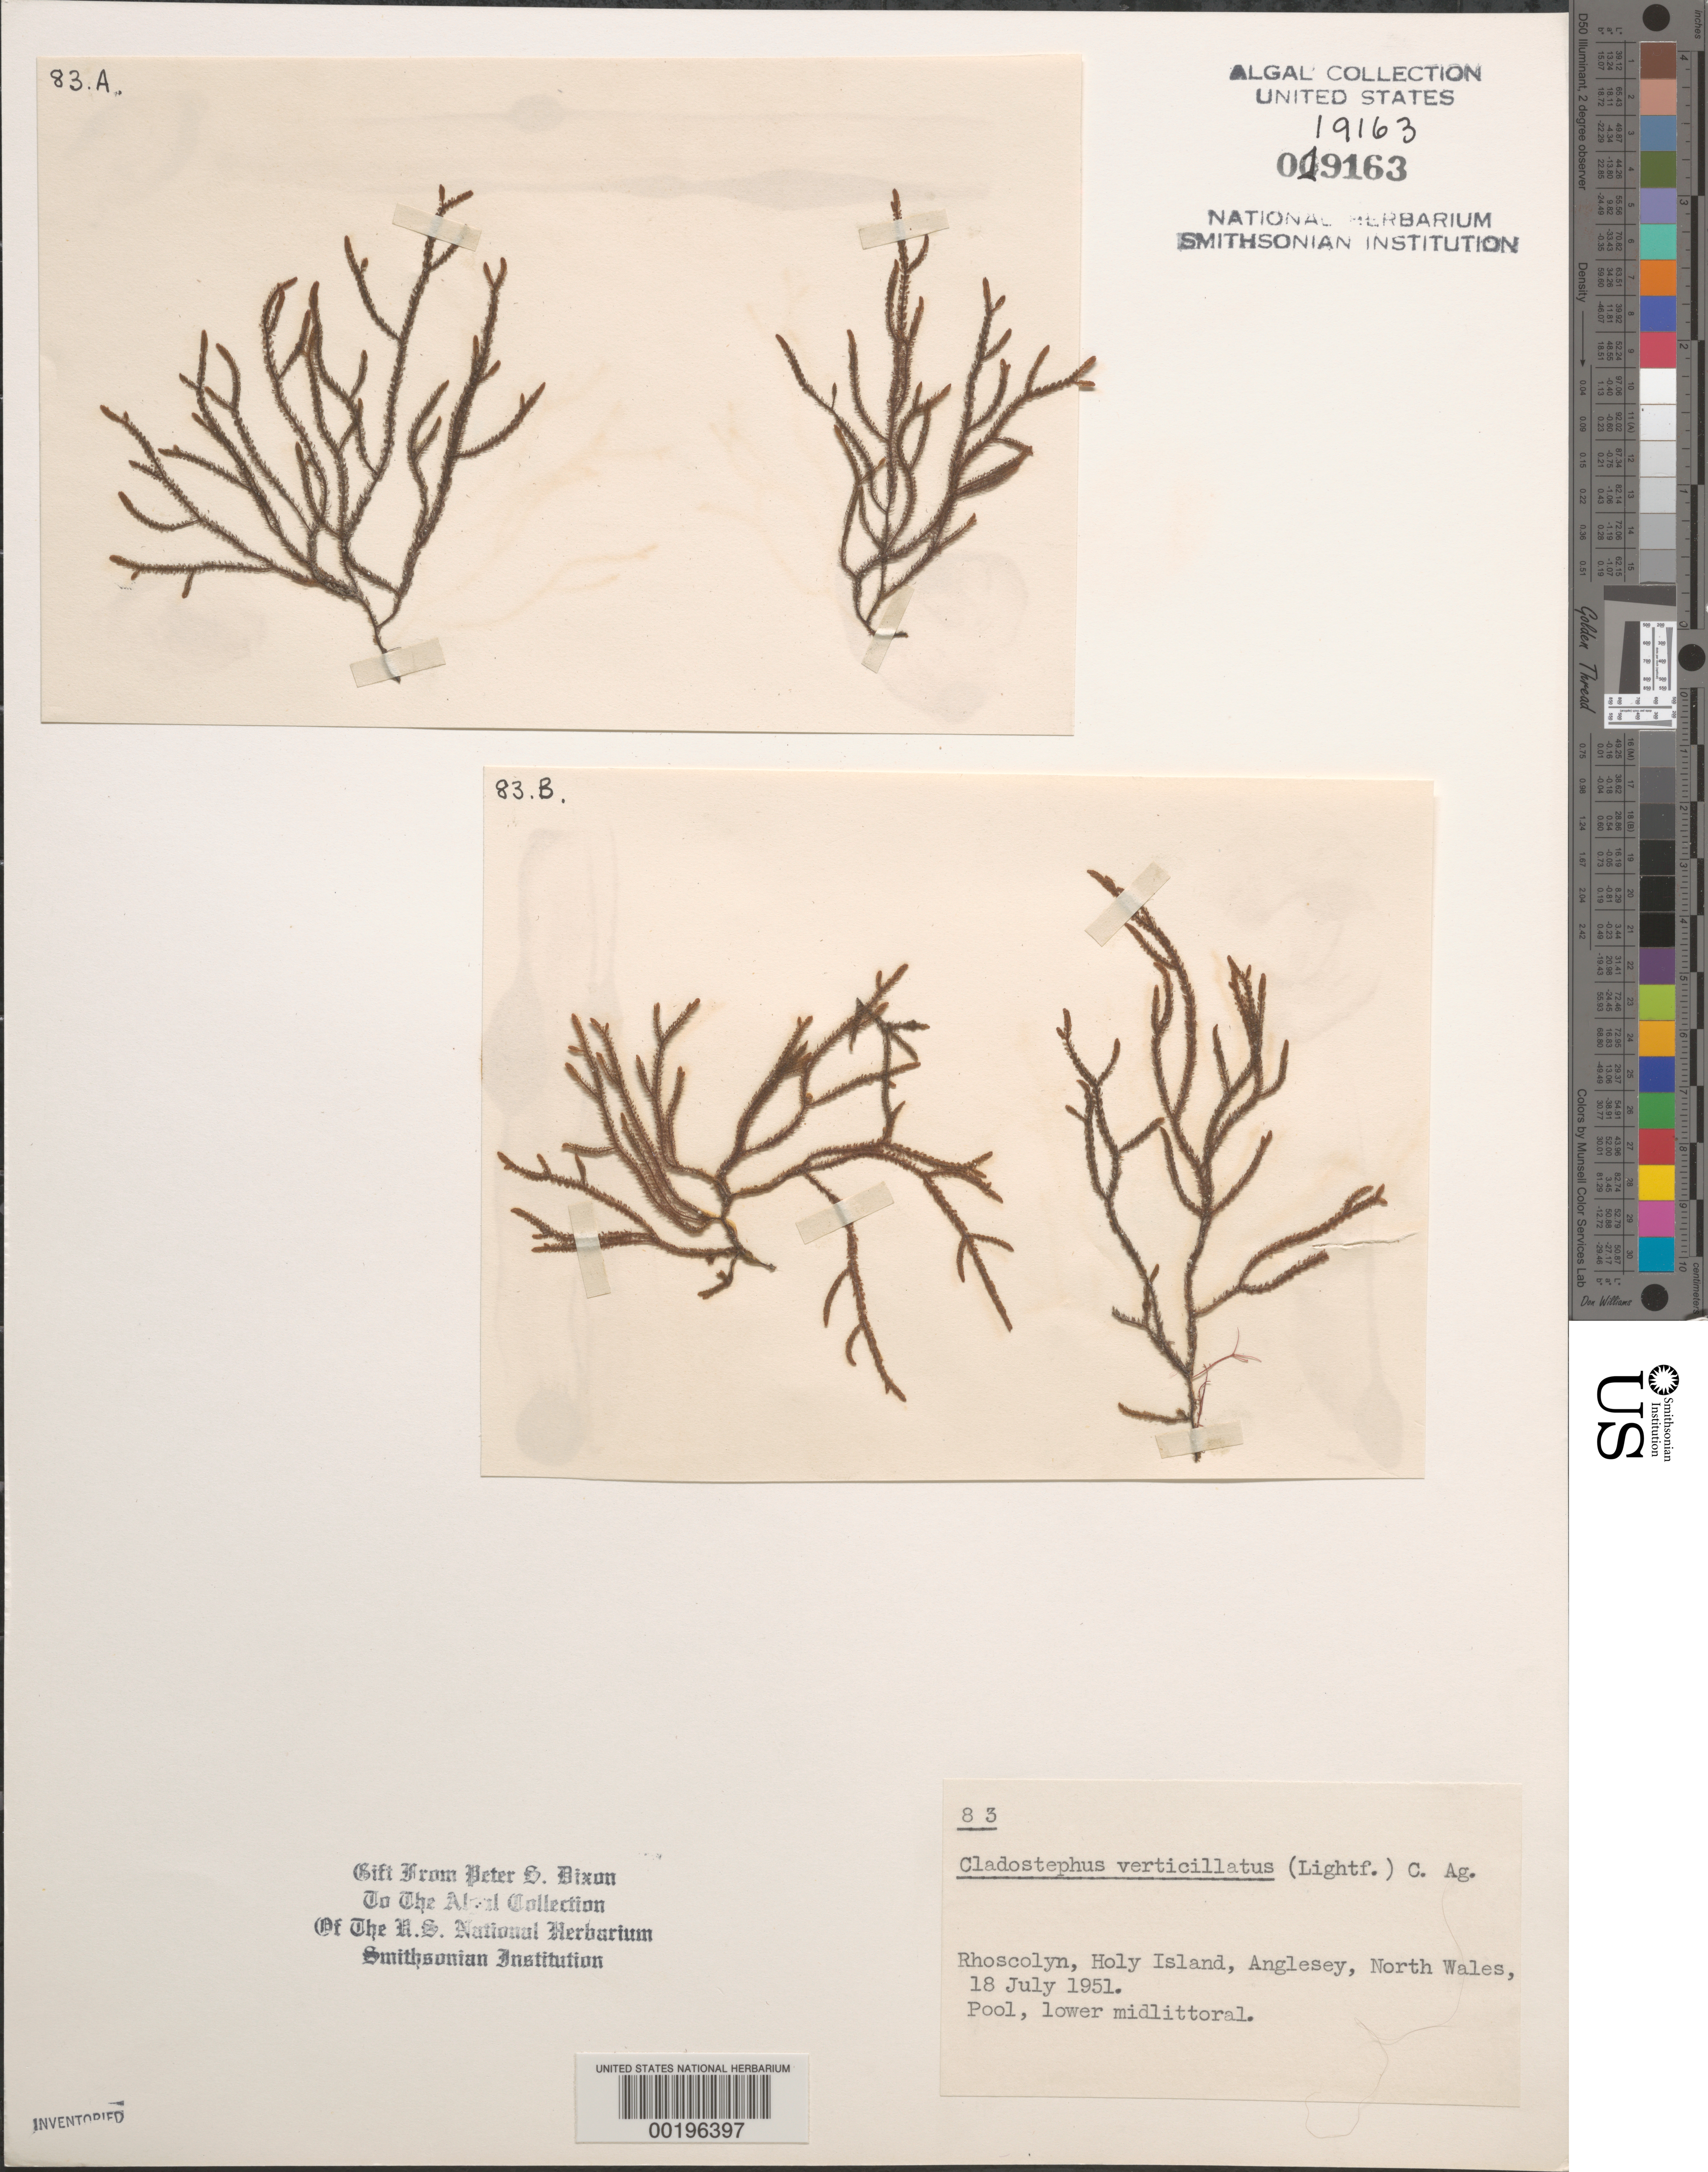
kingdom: Chromista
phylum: Ochrophyta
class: Phaeophyceae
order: Sphacelariales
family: Cladostephaceae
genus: Cladostephus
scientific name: Cladostephus hirsutus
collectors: P. S. Dixon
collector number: PSD 83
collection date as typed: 18 Jul 1951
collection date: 1951-07-18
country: United Kingdom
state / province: Wales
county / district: Gwynedd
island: Anglesey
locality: Rhoscolyn, Holy Island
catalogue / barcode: US 19163